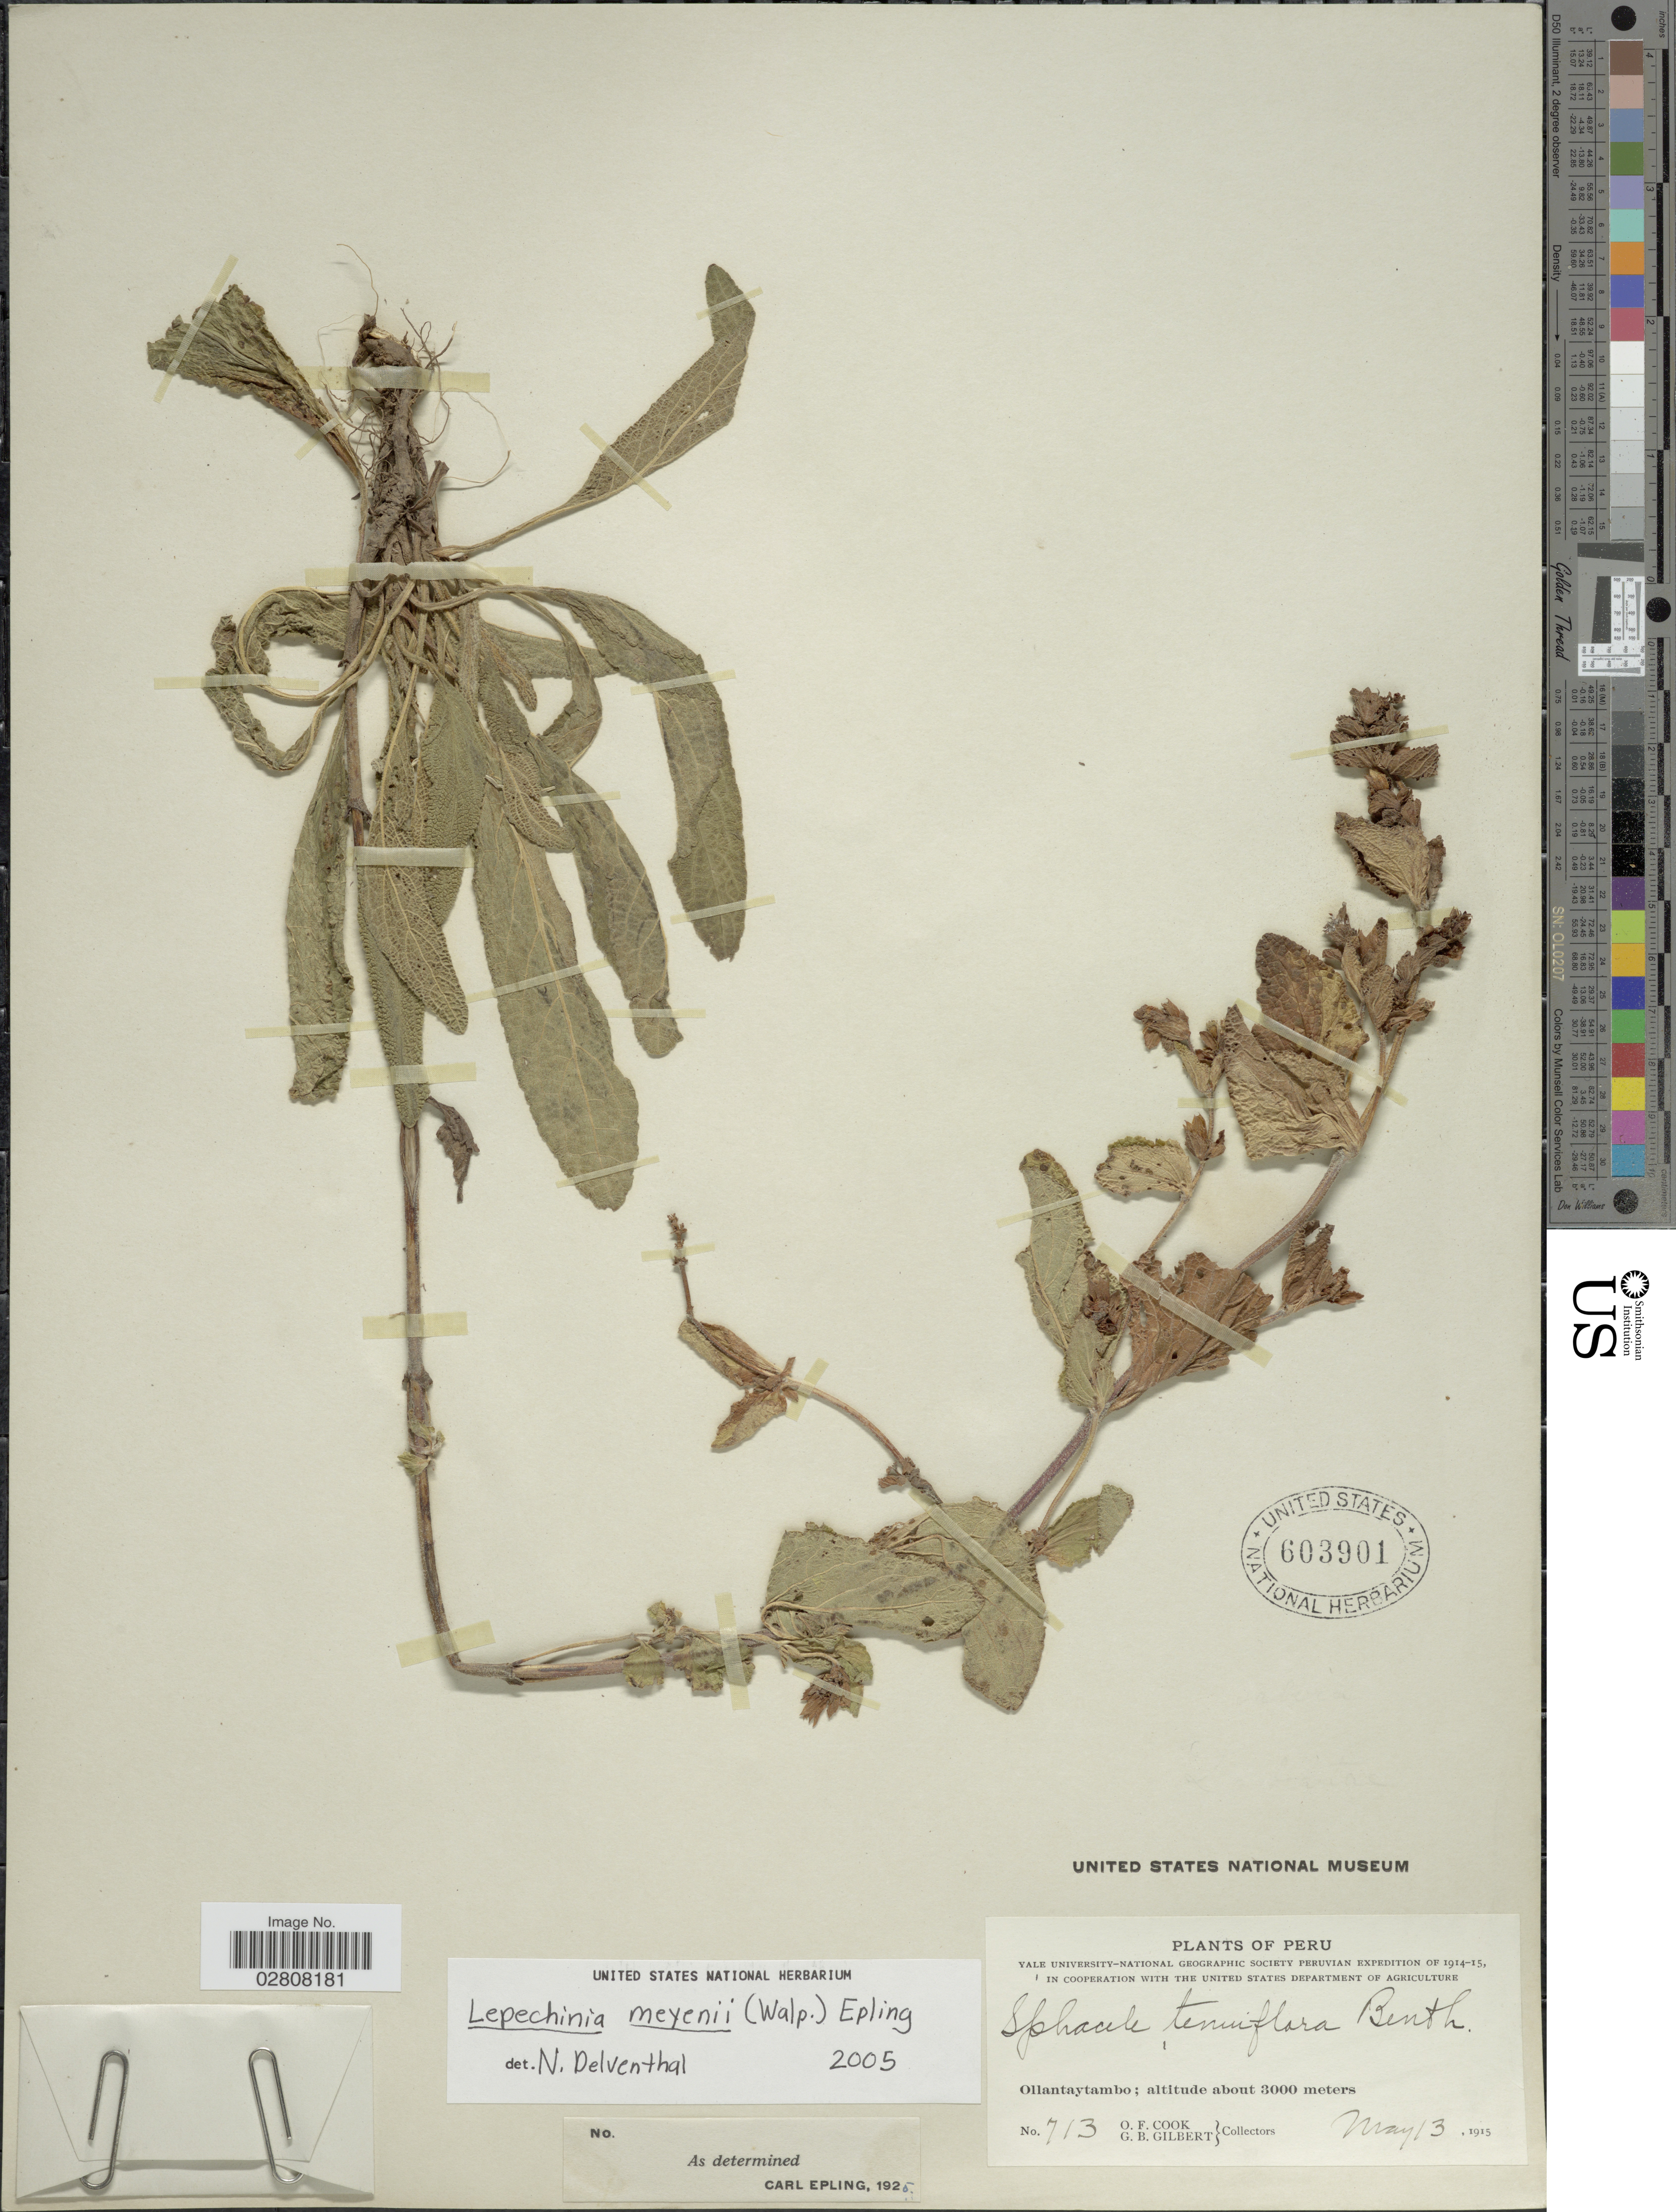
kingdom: Plantae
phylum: Tracheophyta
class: Magnoliopsida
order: Lamiales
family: Lamiaceae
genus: Lepechinia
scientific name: Lepechinia meyenii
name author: (Walp.) Epling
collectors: O. F. Cook & G. B. Gilbert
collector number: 713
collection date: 1915-05-13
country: Peru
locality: Ollantaytambo.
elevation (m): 3000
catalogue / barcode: US 603901